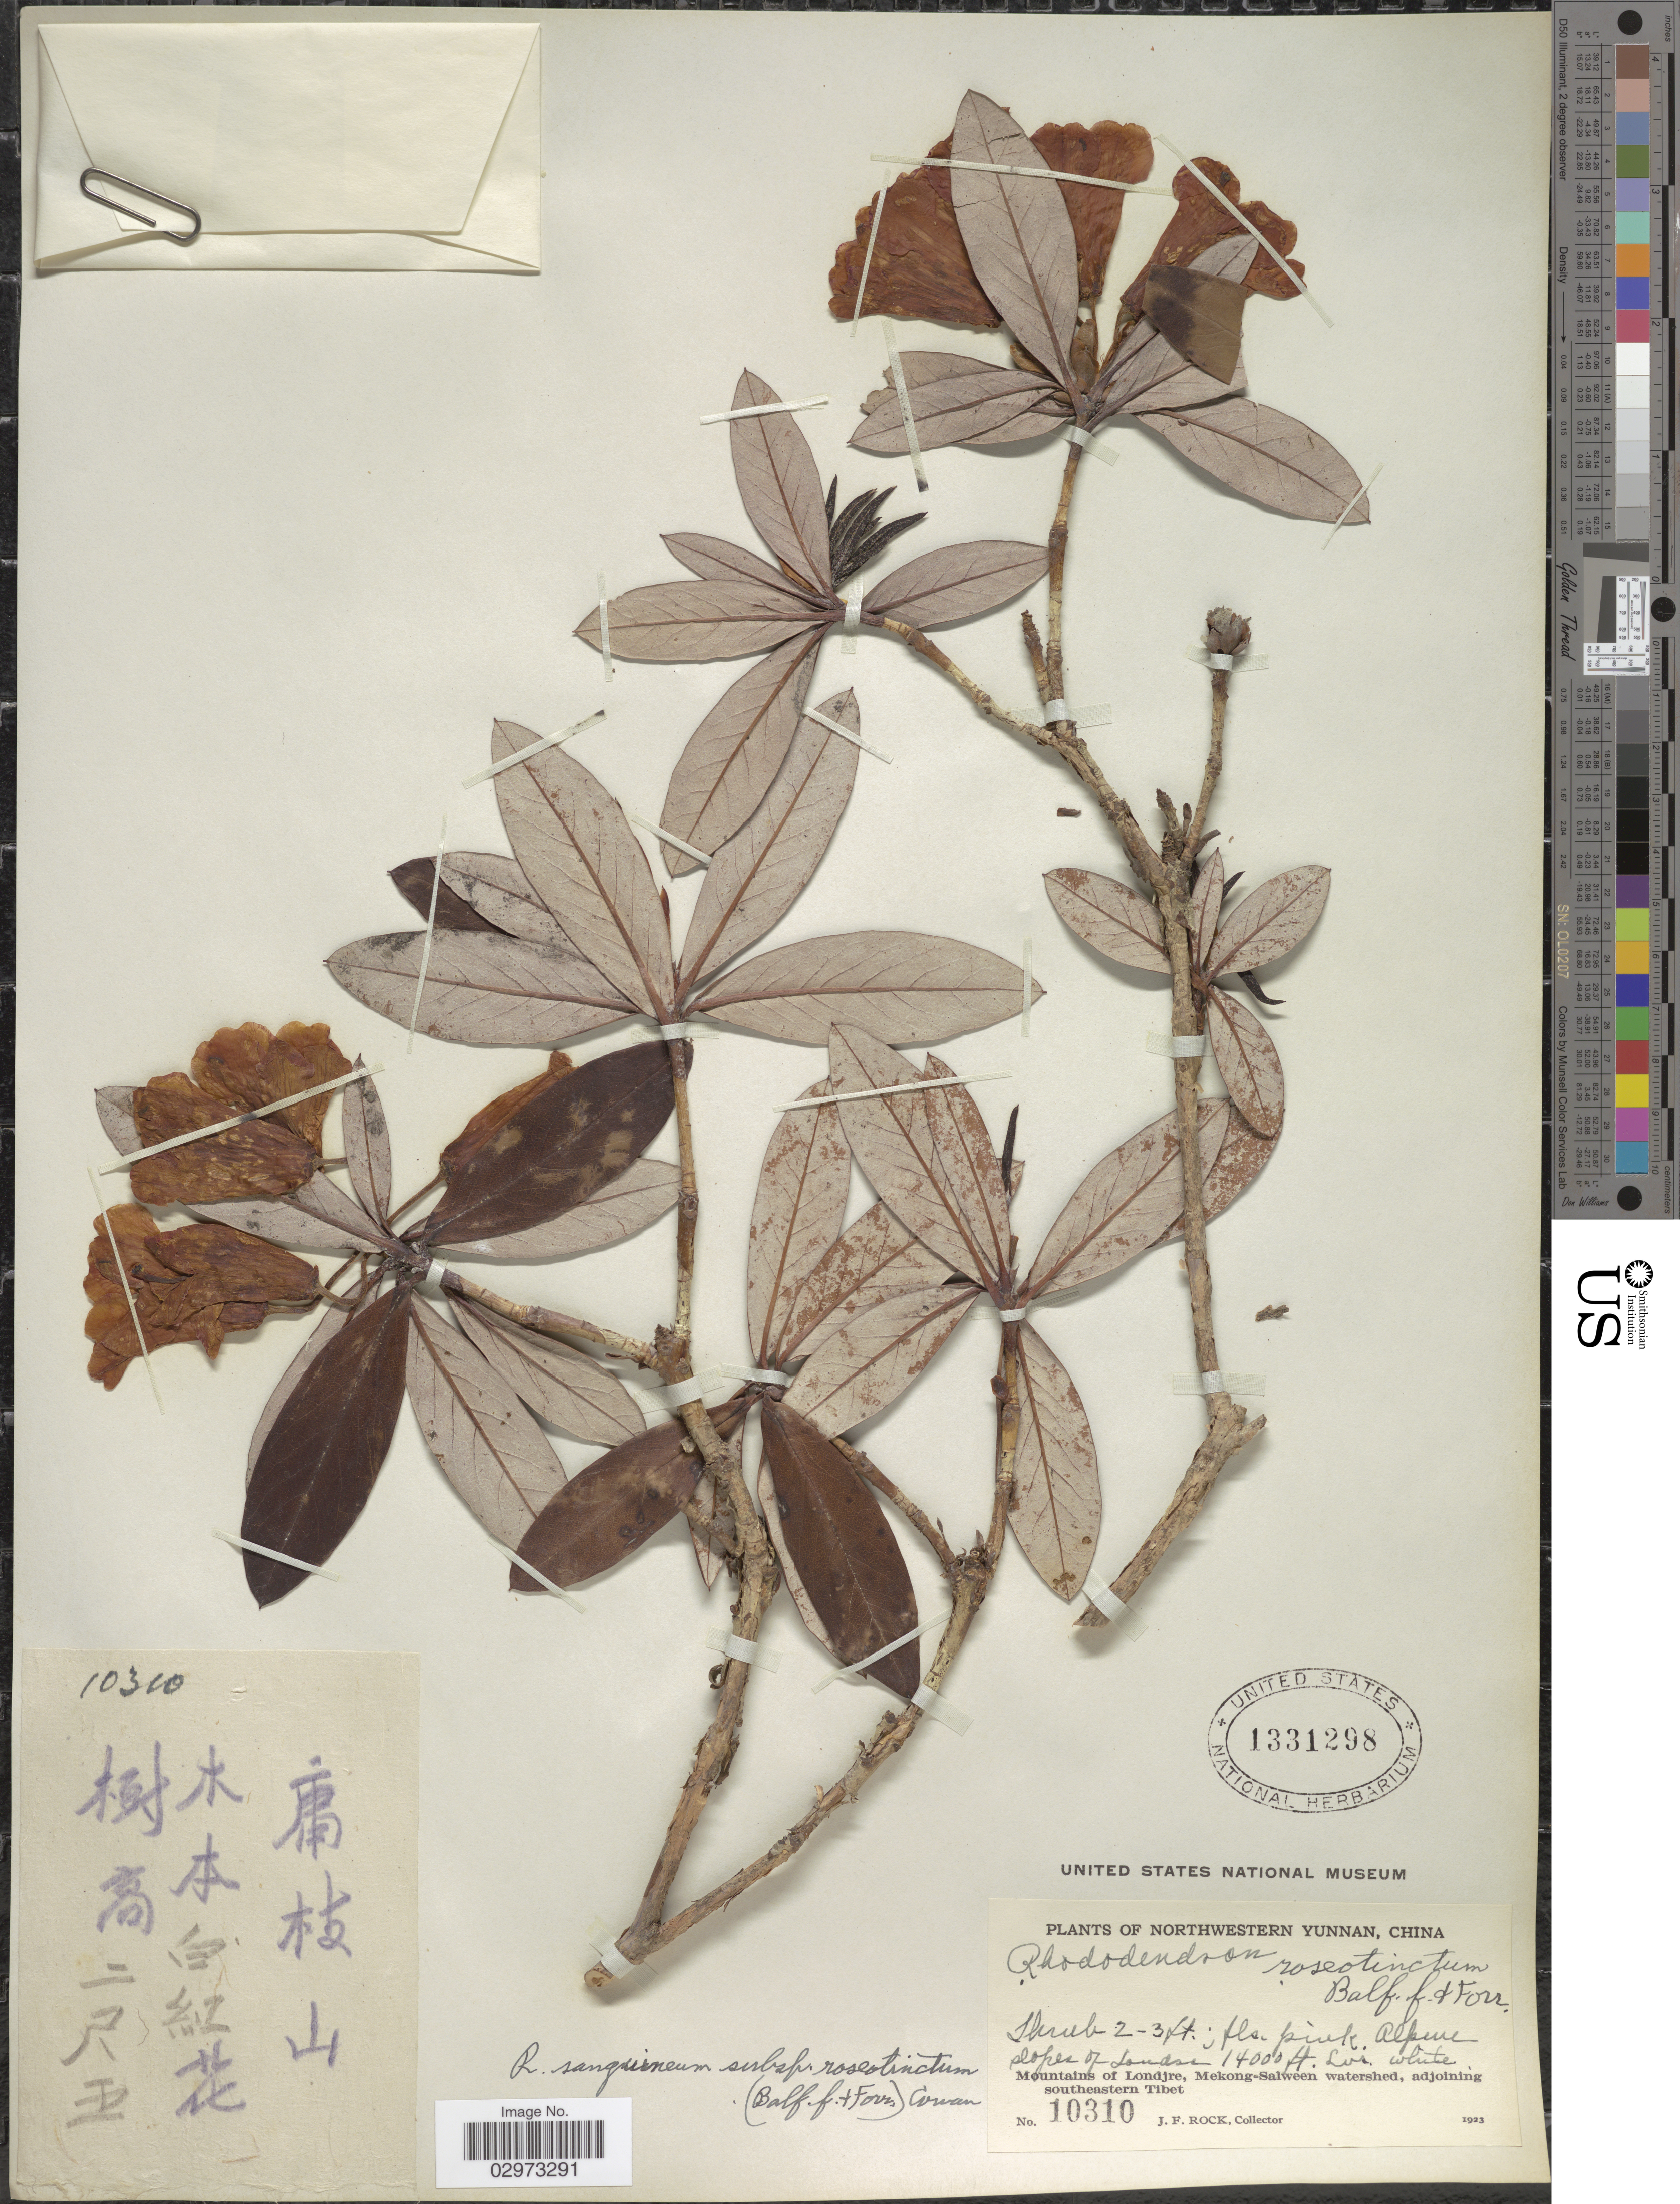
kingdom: Plantae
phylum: Tracheophyta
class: Magnoliopsida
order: Ericales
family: Ericaceae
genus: Rhododendron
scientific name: Rhododendron sanguineum subsp. roseotinctum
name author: (Balf. f. & Forrest) Cowan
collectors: J. Rock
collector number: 10310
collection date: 1923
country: China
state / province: Yunnan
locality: Northwestern Yunnan. Alpine slopes of Londre. Mountains of Londjre, Mekong-Salween watershed, adjoining southeastern Tibet.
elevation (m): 4267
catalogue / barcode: US 1331298